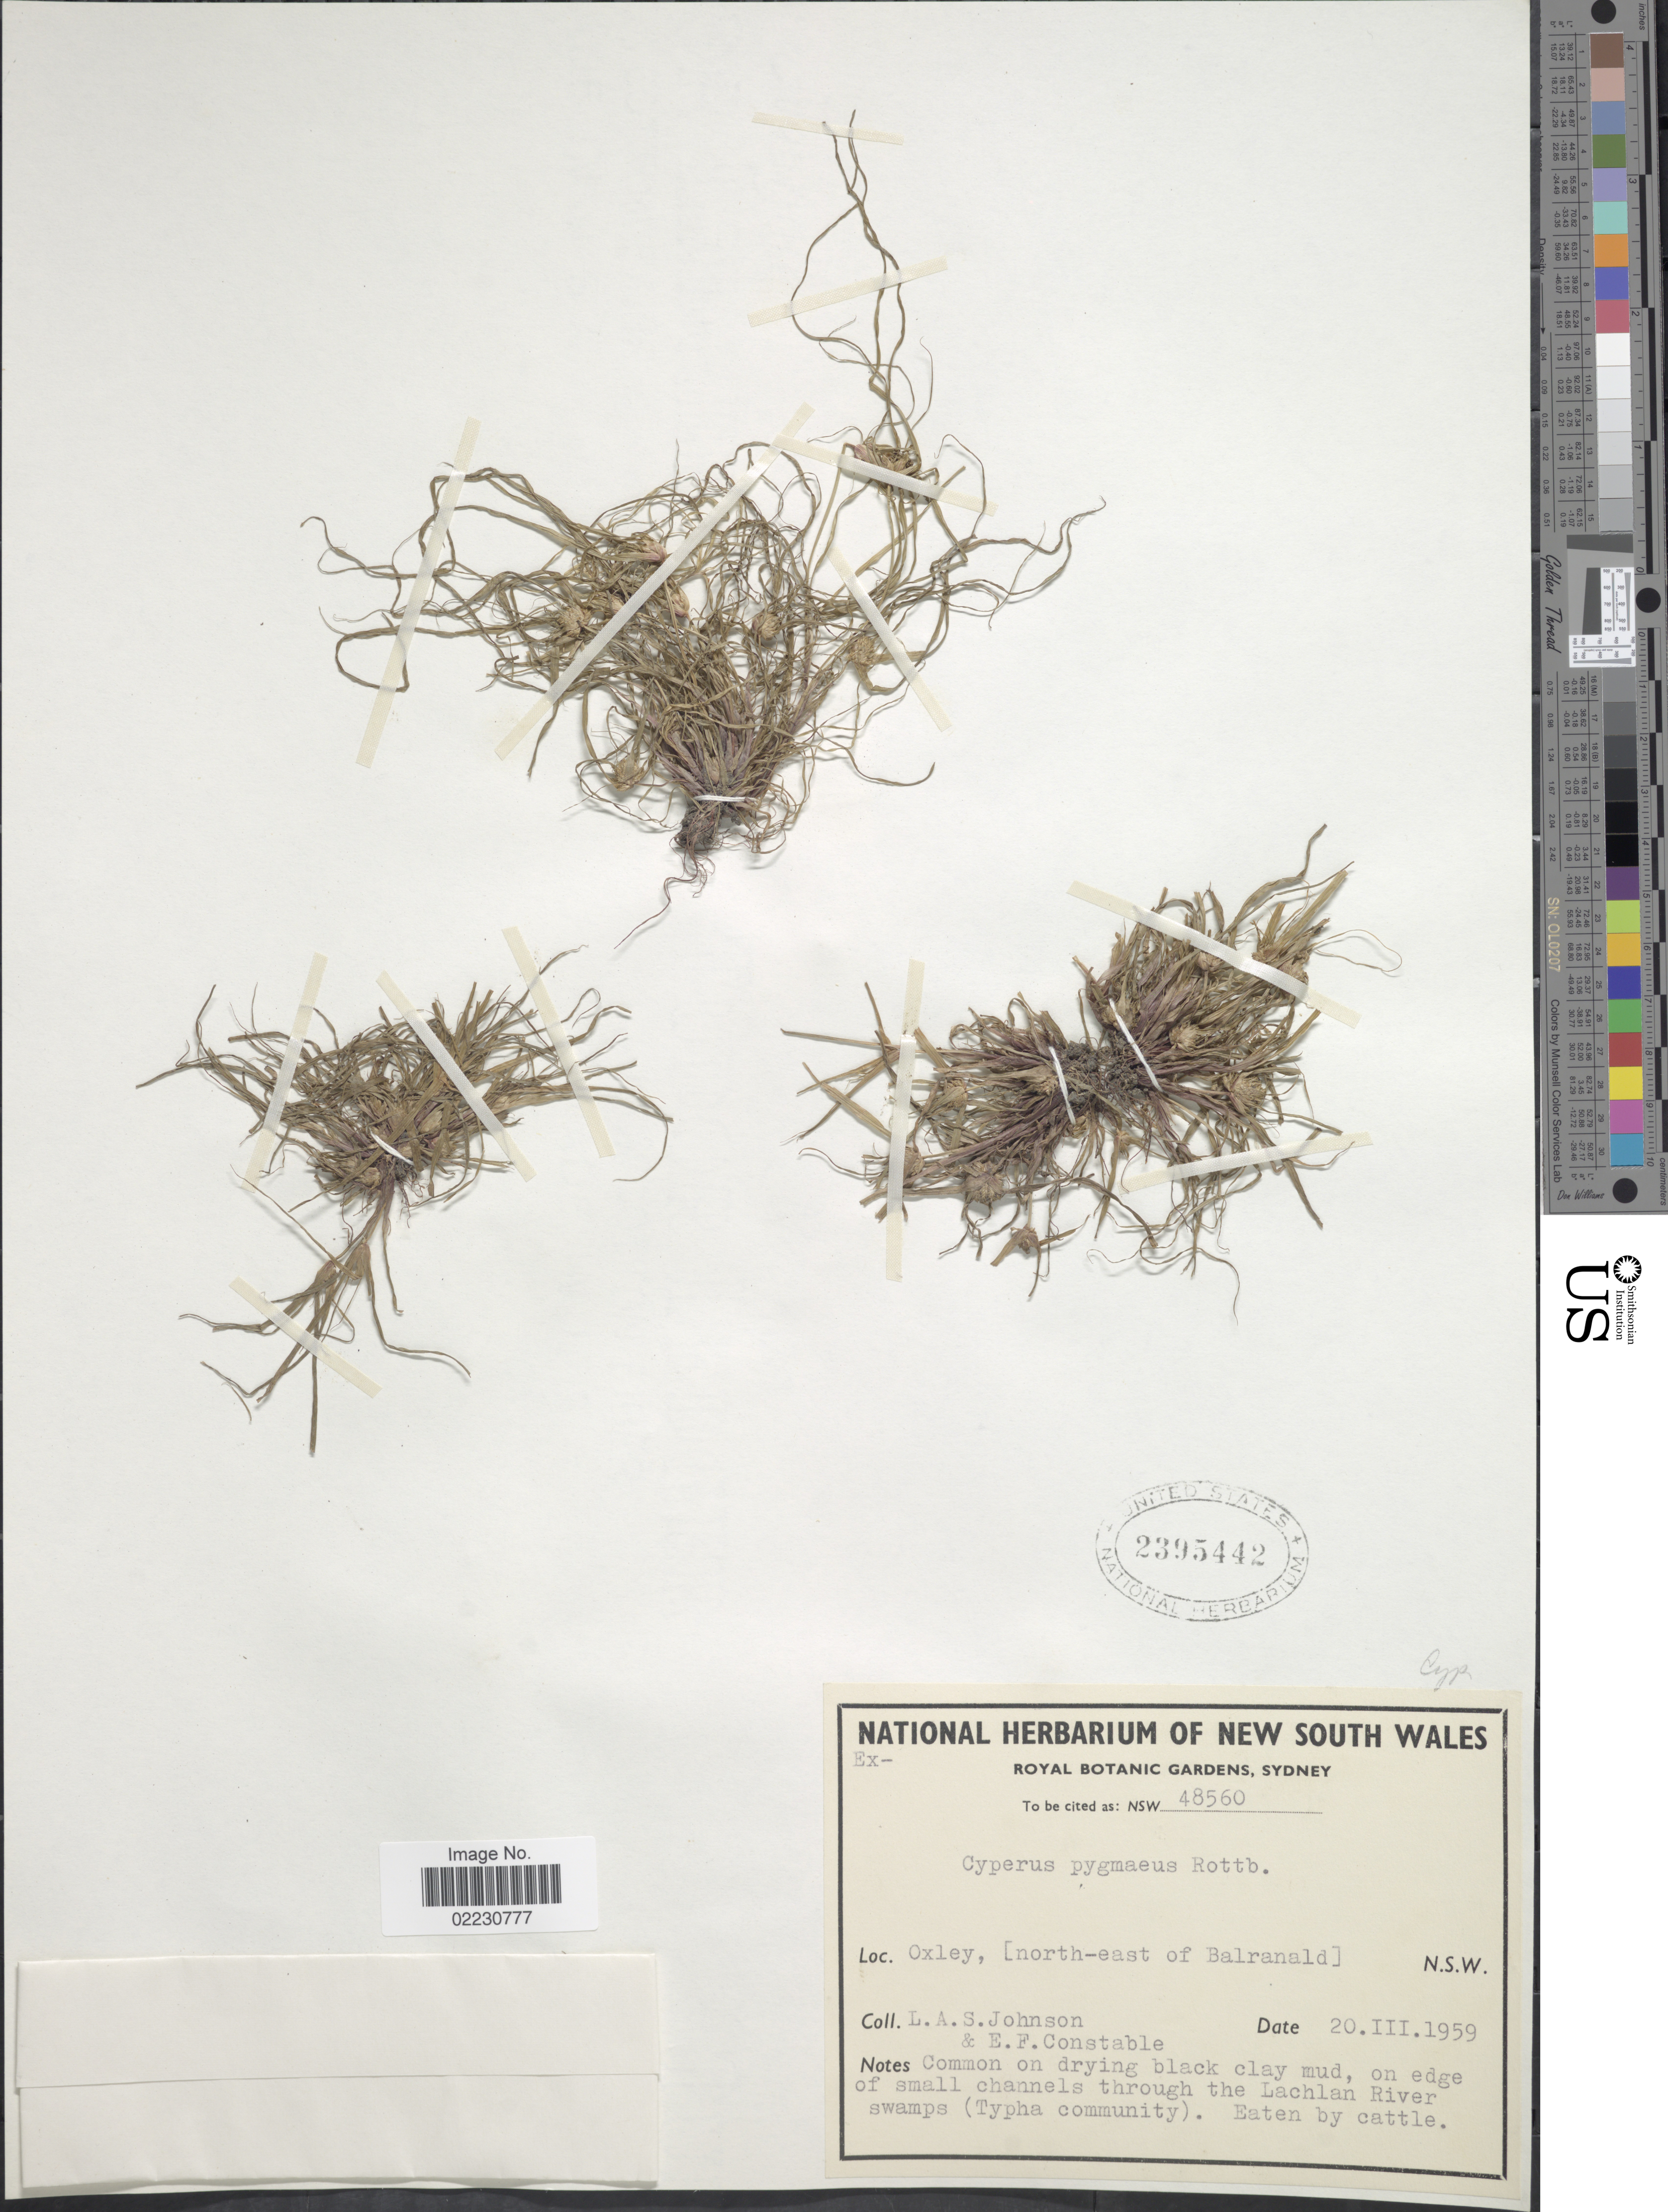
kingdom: Plantae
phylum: Tracheophyta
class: Liliopsida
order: Poales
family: Cyperaceae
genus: Cyperus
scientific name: Cyperus pygmaeus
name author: Rottb.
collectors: L. A. S. Johnson & E. F. Constable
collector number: NSW48560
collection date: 1959-03-20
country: Australia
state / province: New South Wales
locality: Oxley, (north-east of Balranald), N.S.W.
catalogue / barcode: US 2395442